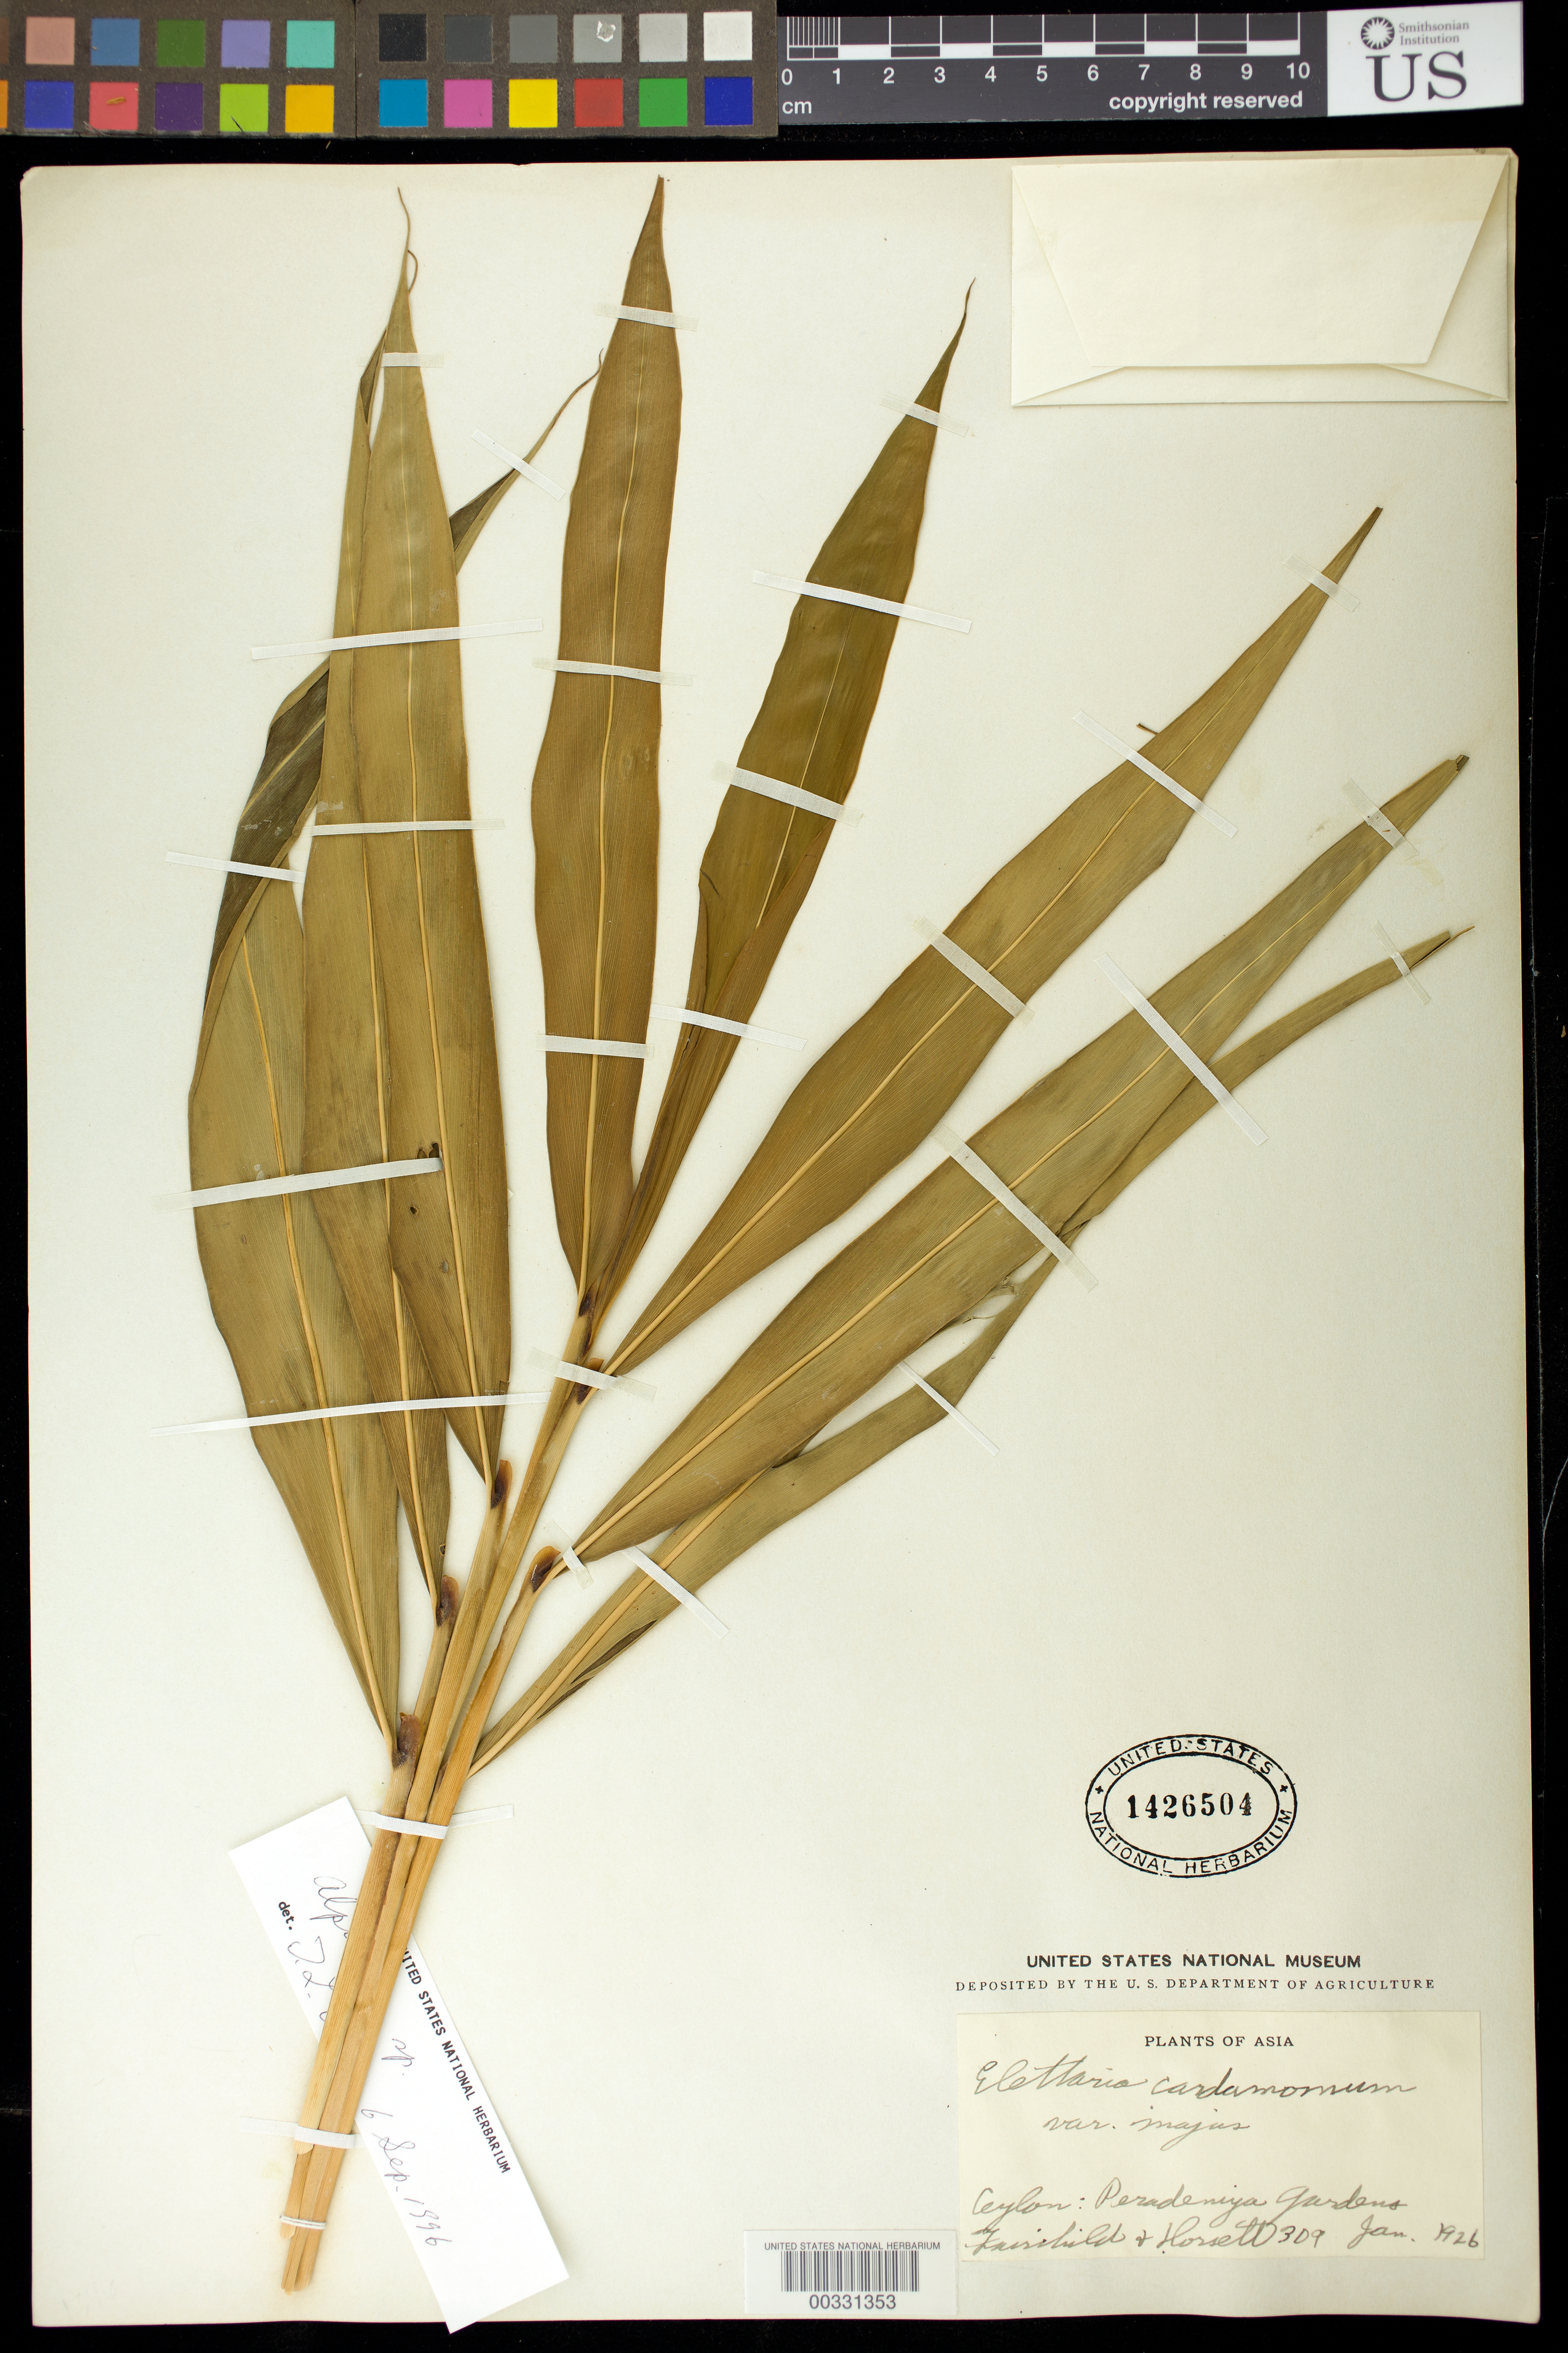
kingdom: Plantae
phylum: Tracheophyta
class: Liliopsida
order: Zingiberales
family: Zingiberaceae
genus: Elettaria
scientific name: Elettaria cardamomum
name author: (L.) Maton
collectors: D. Fairchild & -. Horsett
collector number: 309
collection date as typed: Jan 1926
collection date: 1926-01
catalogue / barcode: US 1426504